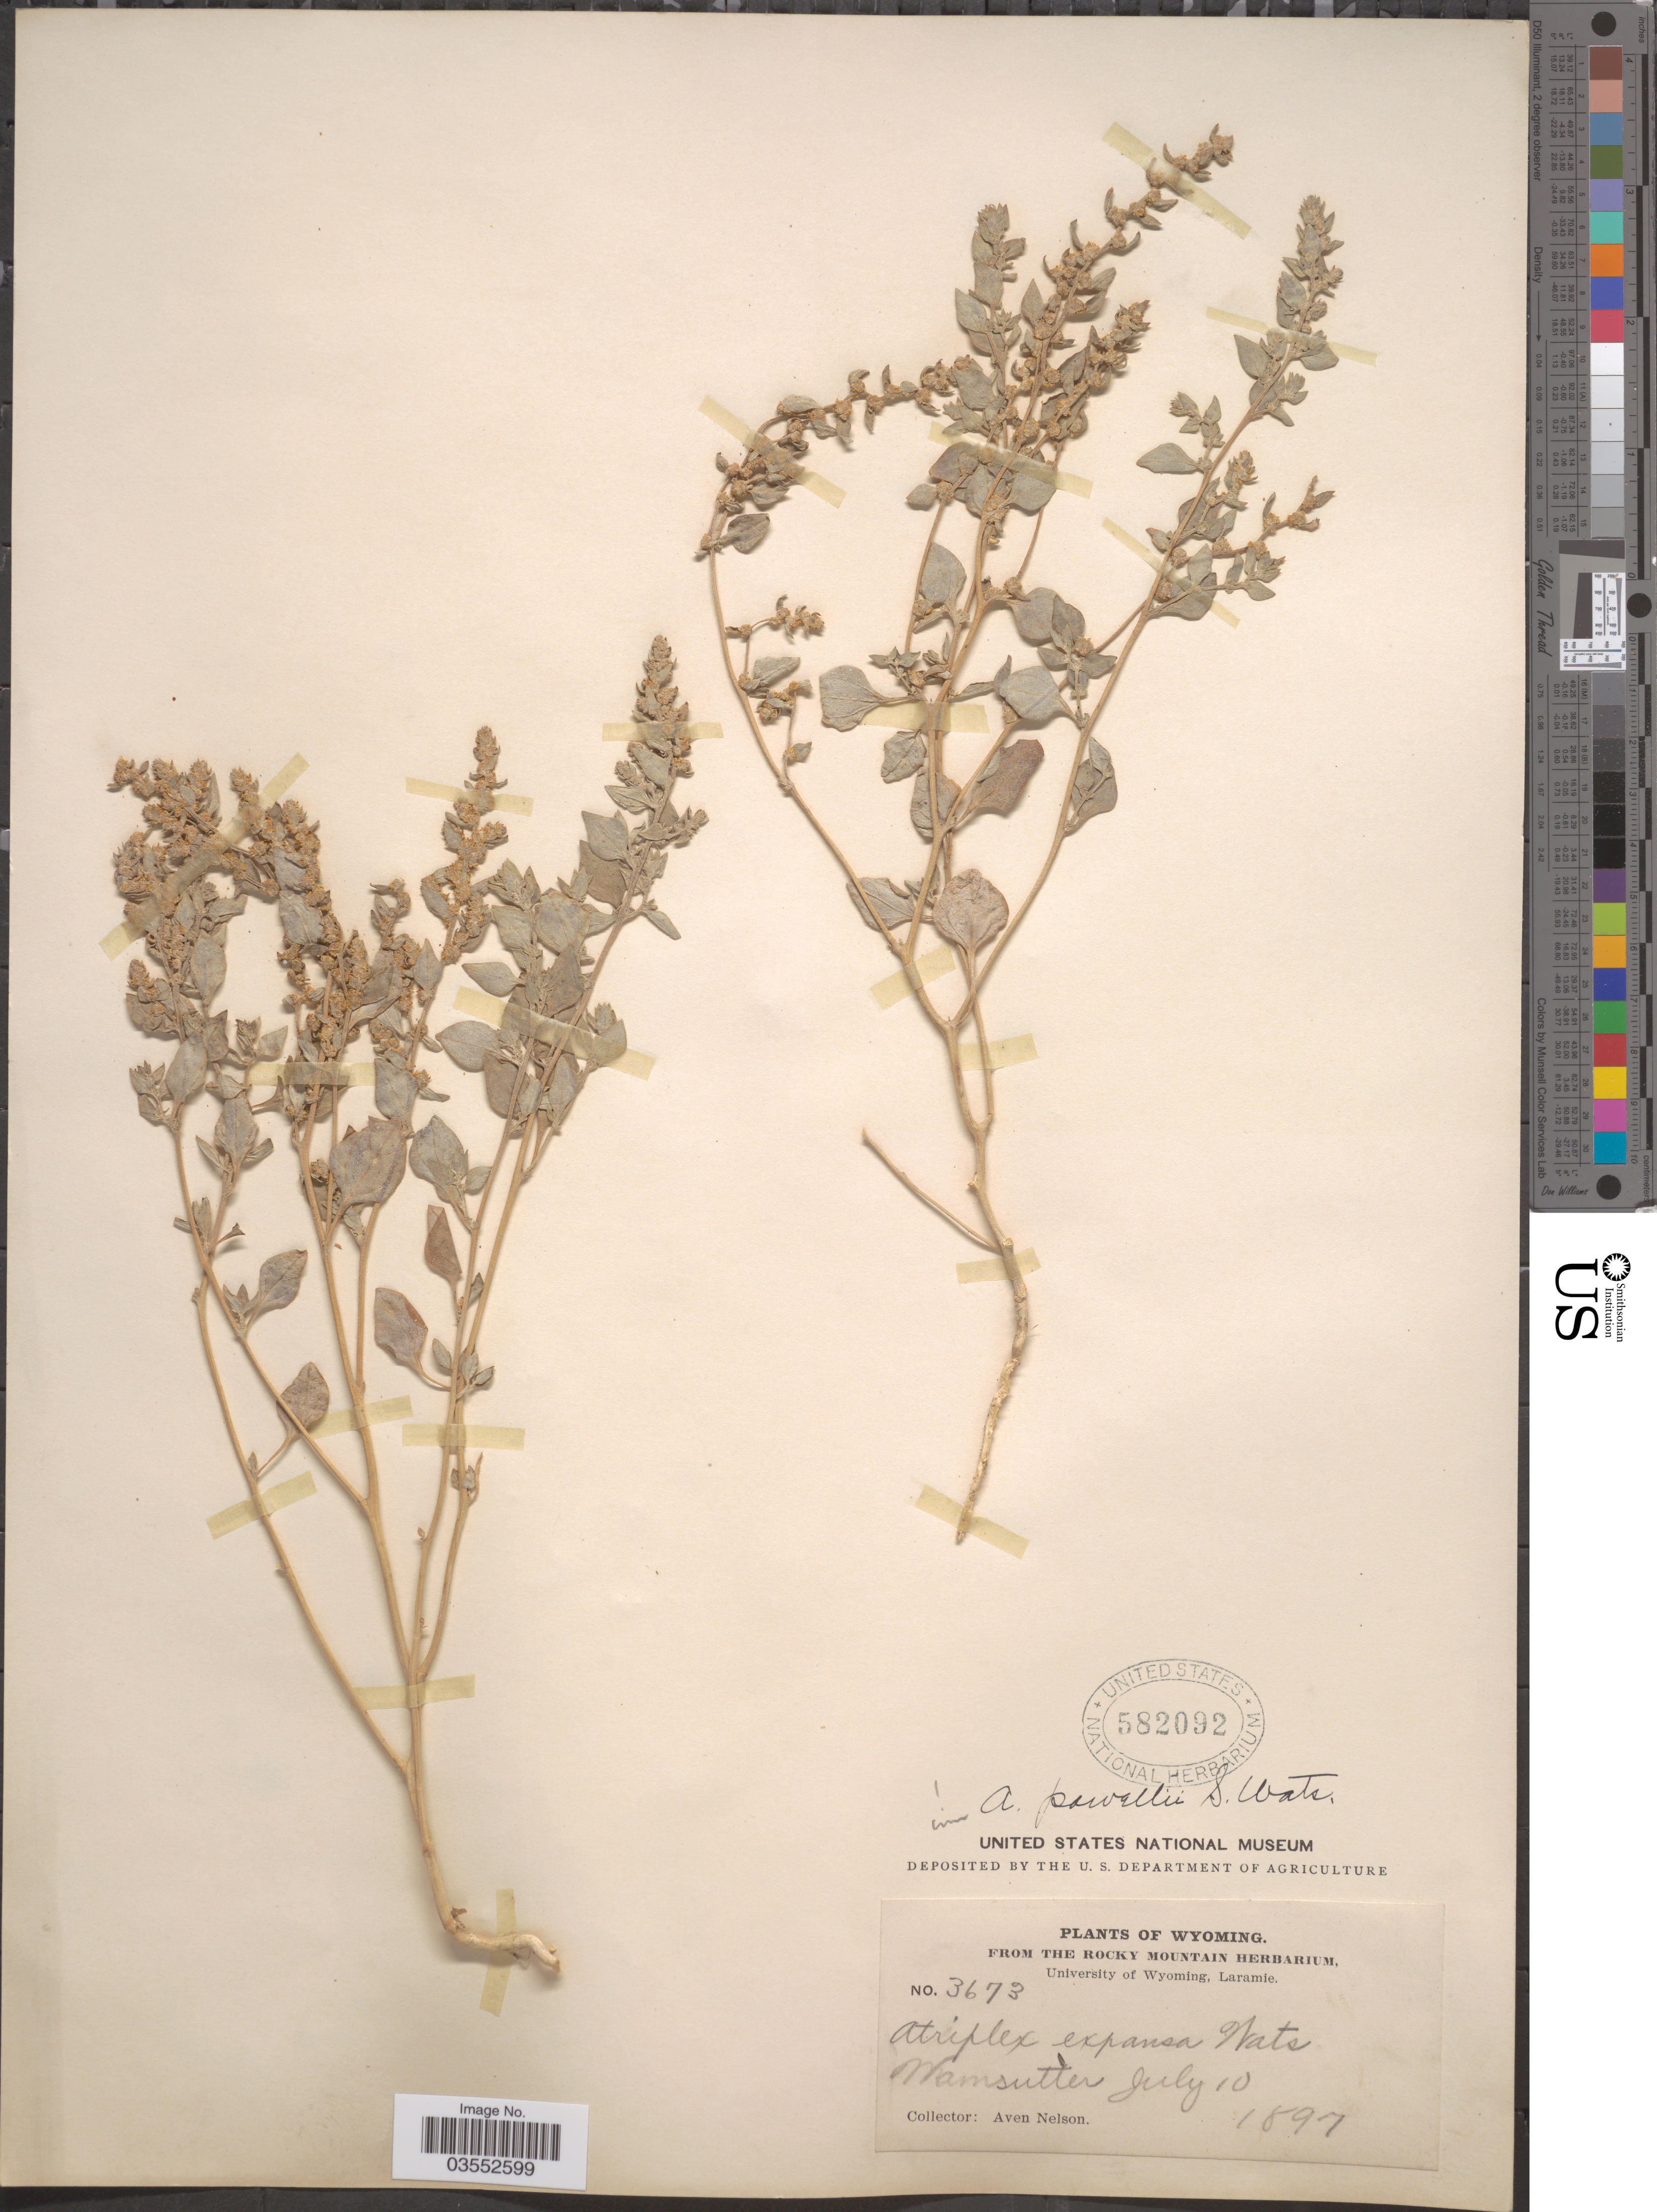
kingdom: Plantae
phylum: Tracheophyta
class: Magnoliopsida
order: Caryophyllales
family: Amaranthaceae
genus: Atriplex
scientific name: Atriplex powellii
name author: S. Watson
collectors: A. Nelson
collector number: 3673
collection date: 1897-07-10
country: United States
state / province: Wyoming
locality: Wamsutter.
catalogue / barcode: US 582092